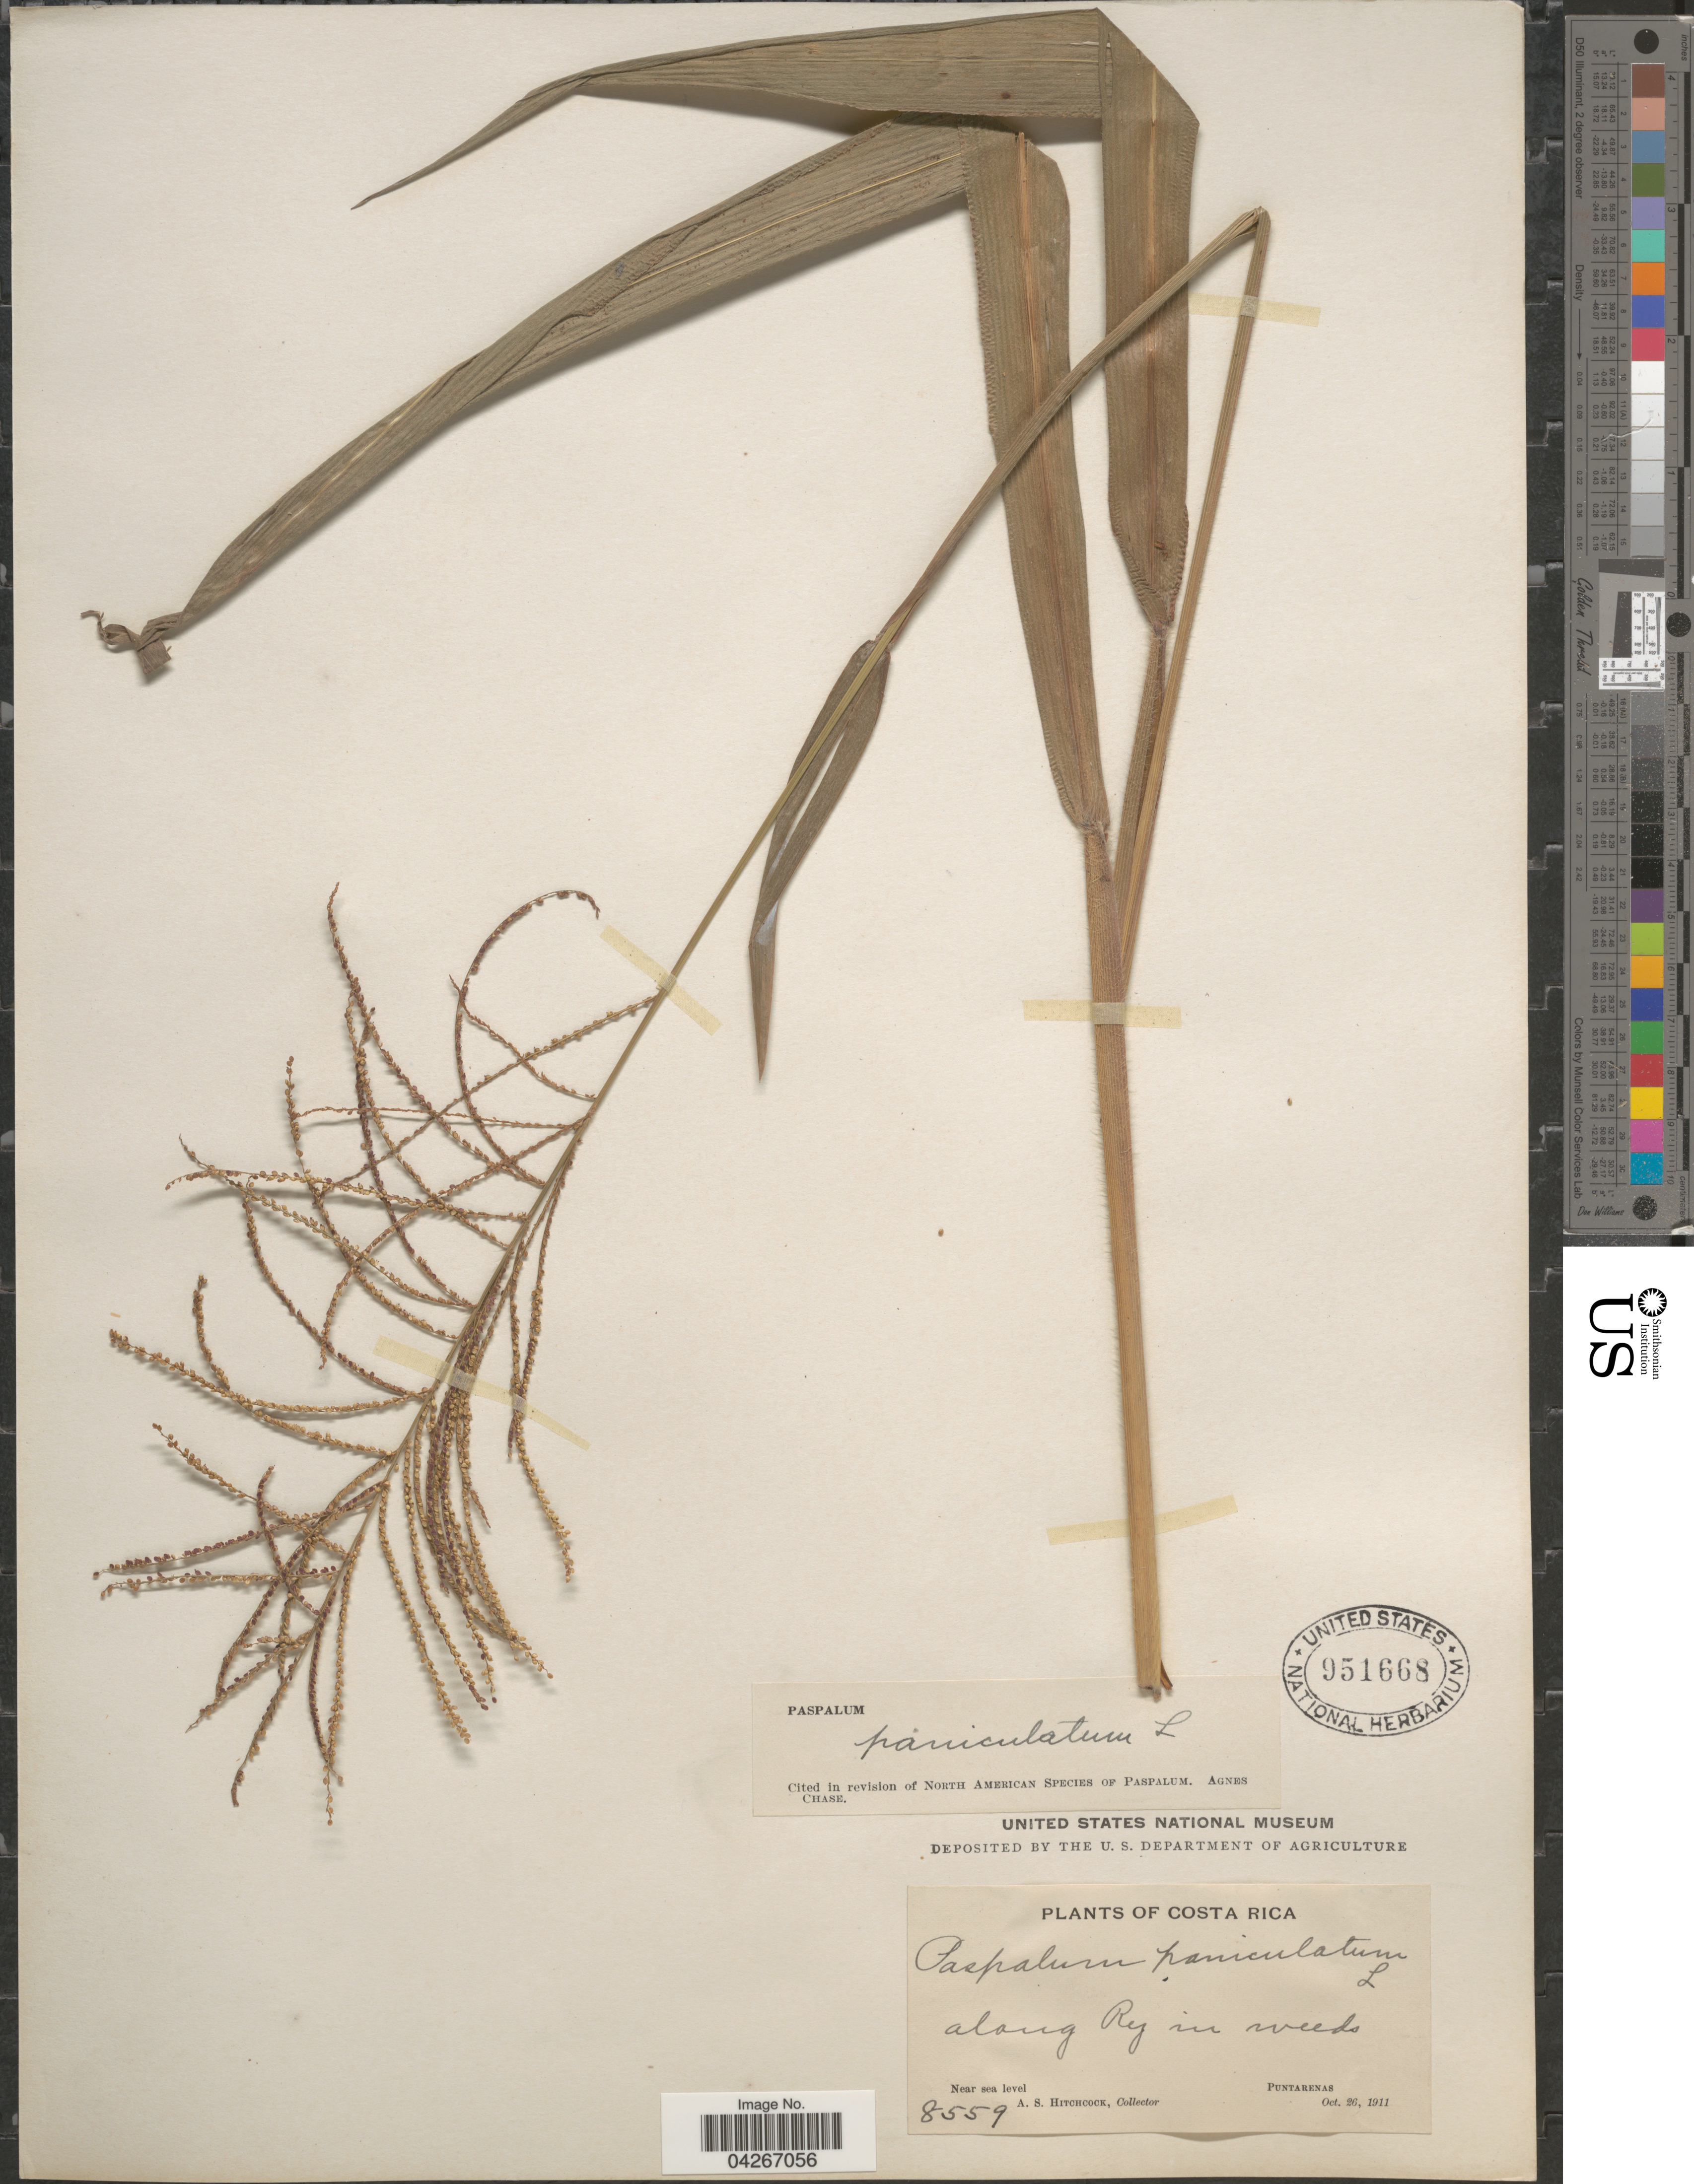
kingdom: Plantae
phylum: Tracheophyta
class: Liliopsida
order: Poales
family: Poaceae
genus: Paspalum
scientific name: Paspalum paniculatum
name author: L.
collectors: A. S. Hitchcock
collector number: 8559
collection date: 1911-10-26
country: Costa Rica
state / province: Puntarenas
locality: Along Ry in weeds.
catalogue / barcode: US 951668